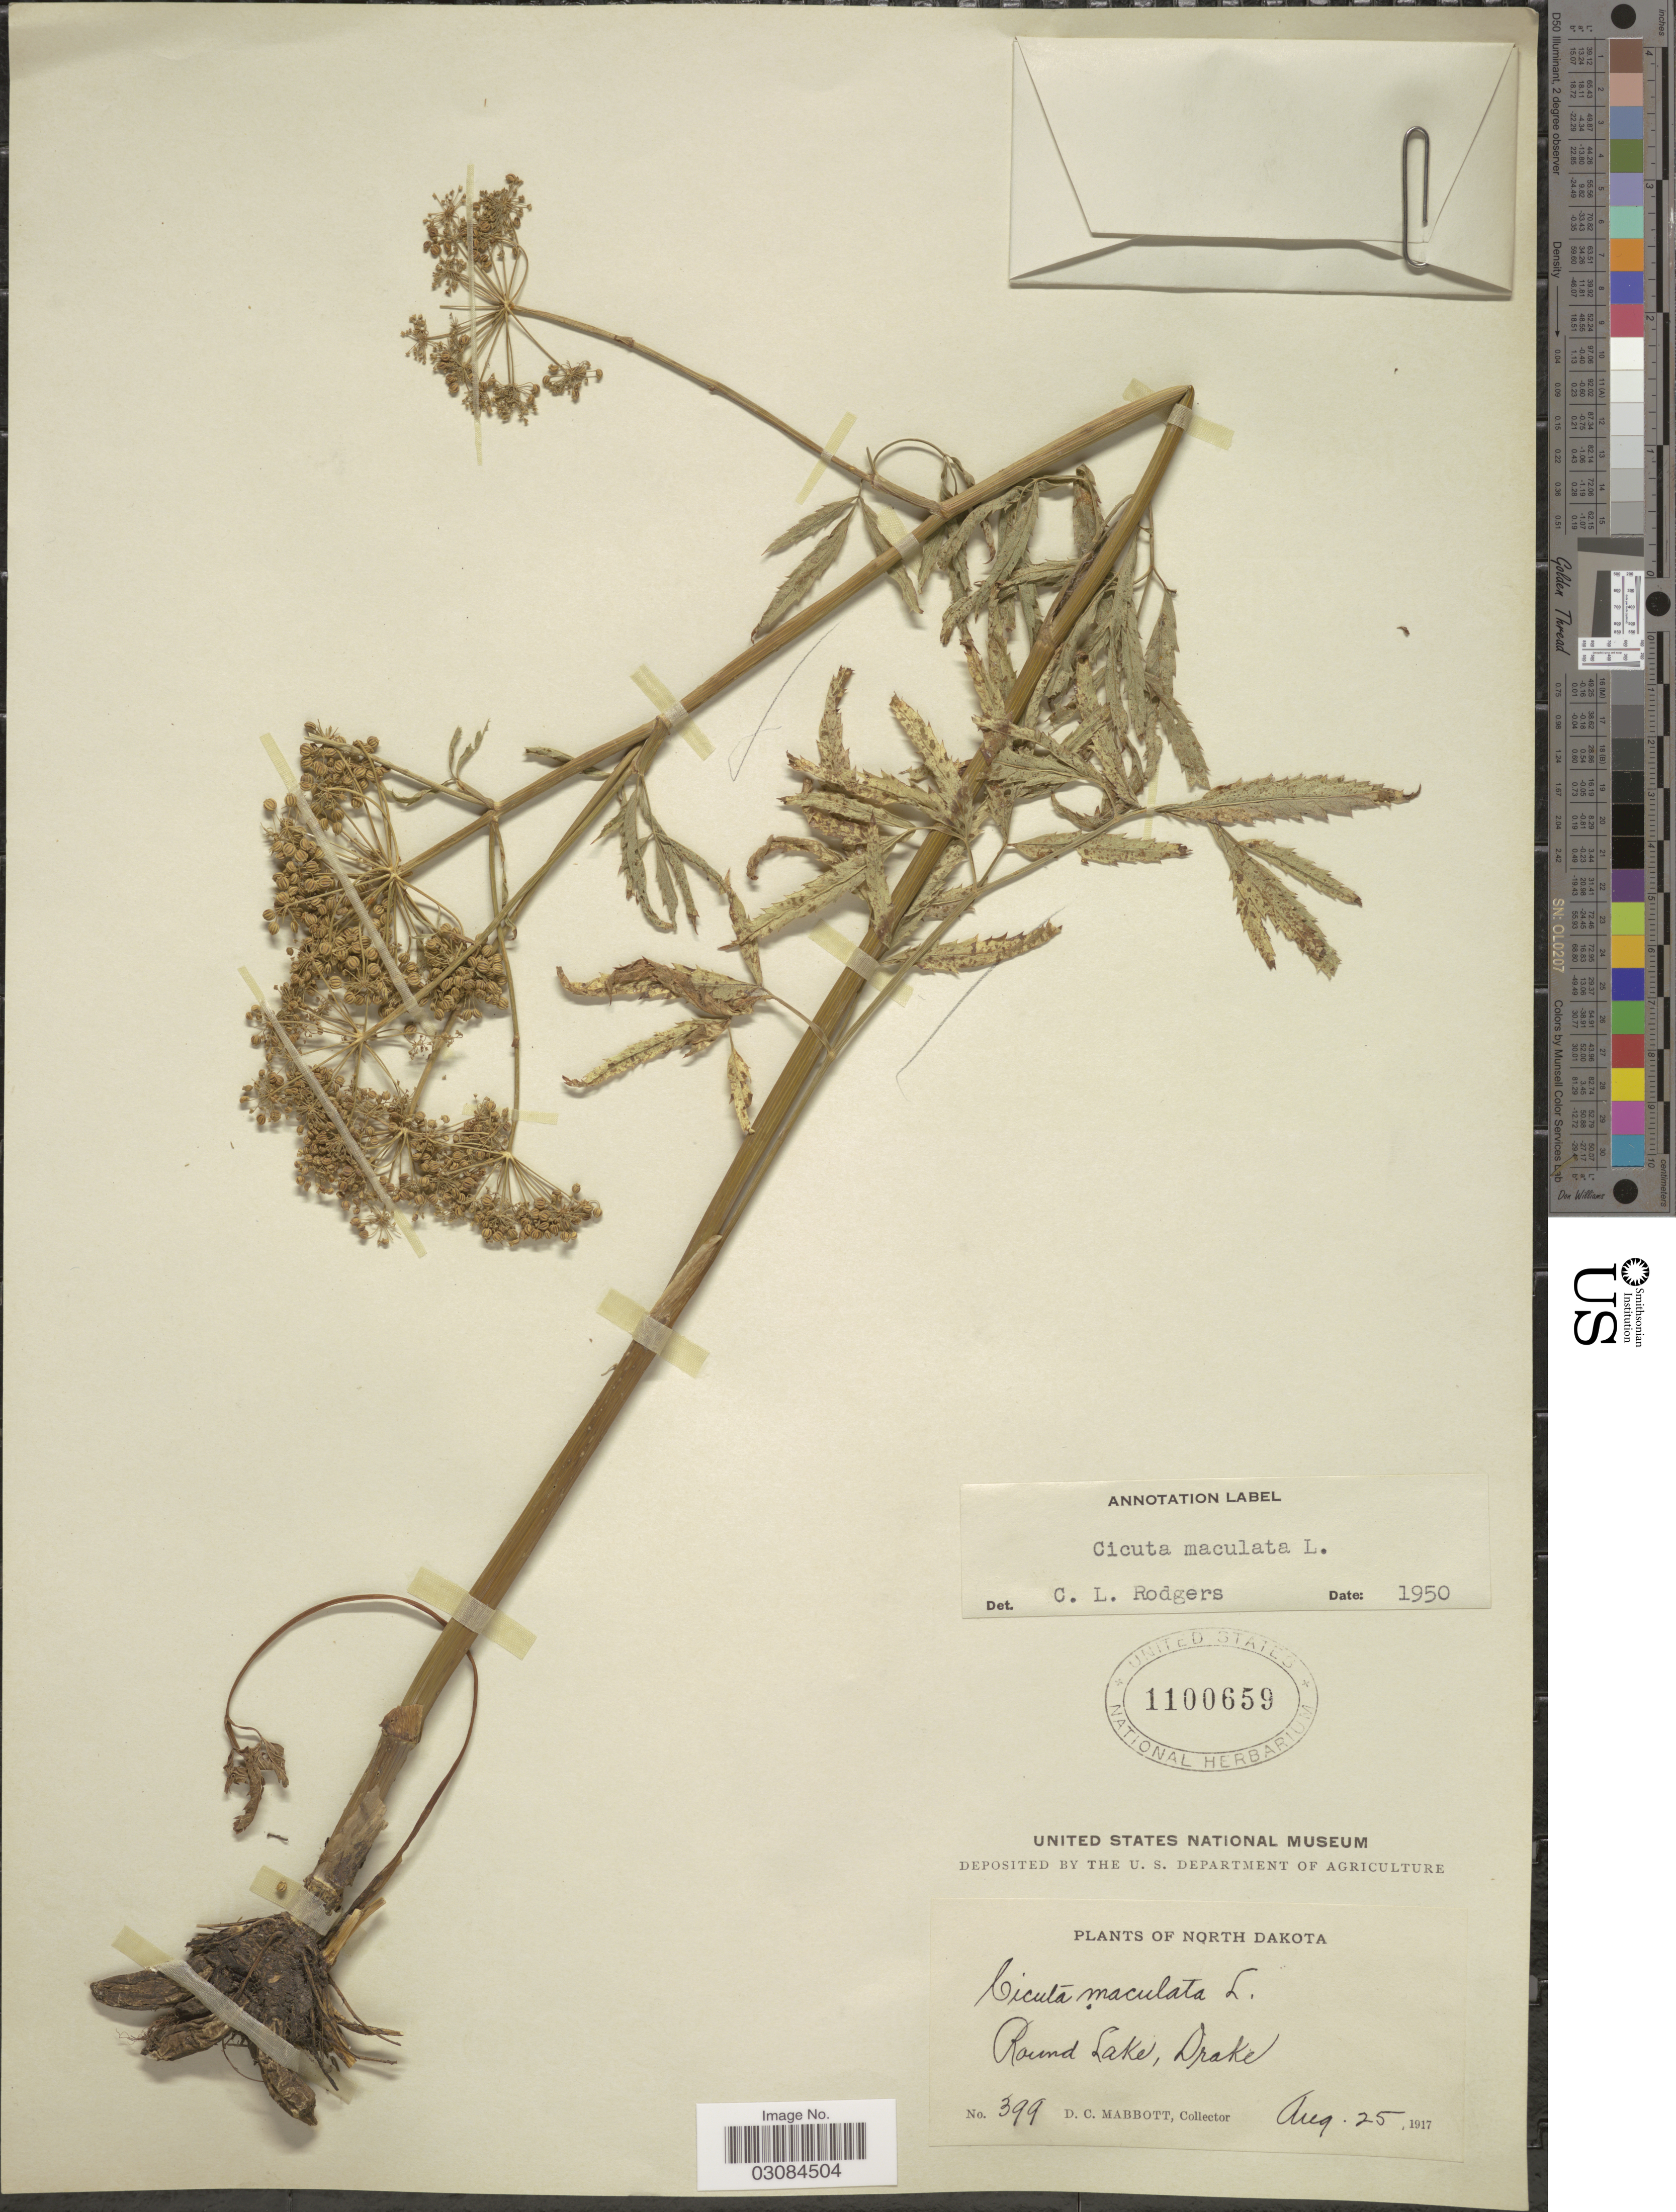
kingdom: Plantae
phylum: Tracheophyta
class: Magnoliopsida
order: Apiales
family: Apiaceae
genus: Cicuta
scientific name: Cicuta maculata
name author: L.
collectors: D. Mabbott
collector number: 399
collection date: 1917-08-25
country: United States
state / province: North Dakota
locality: Round Lake, Drake.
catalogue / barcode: US 1100659